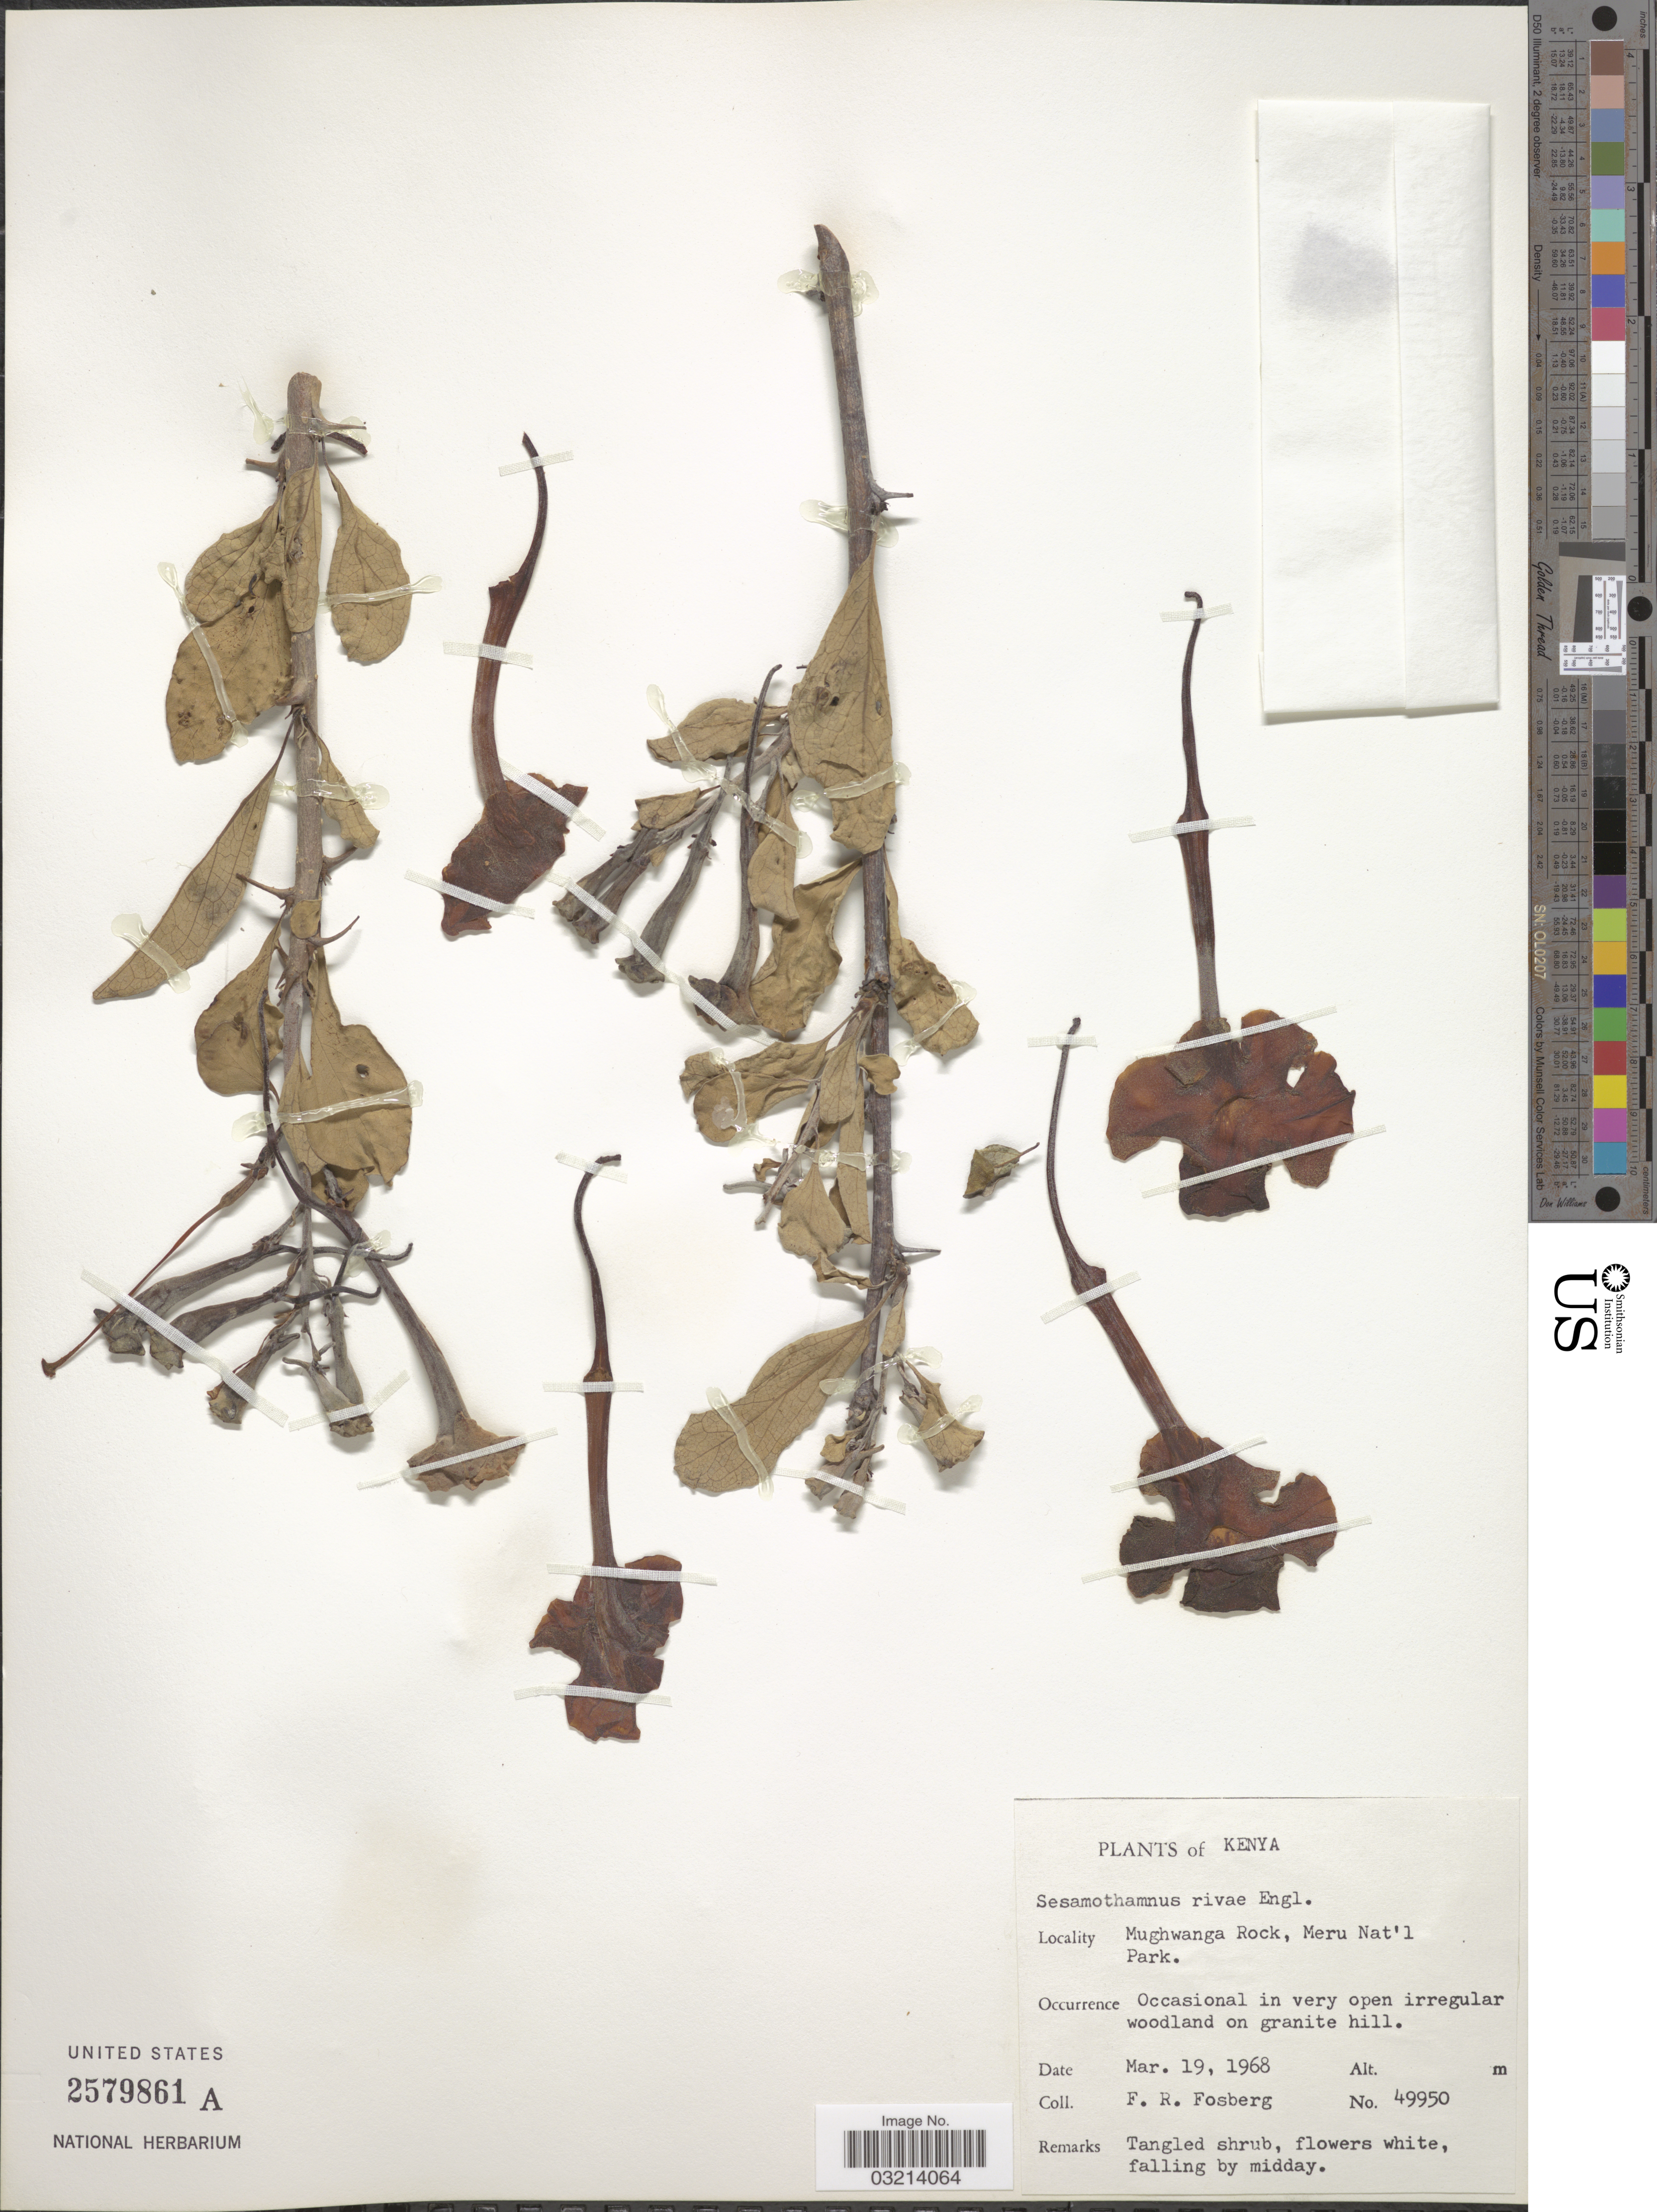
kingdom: Plantae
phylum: Tracheophyta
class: Magnoliopsida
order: Lamiales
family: Pedaliaceae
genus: Sesamothamnus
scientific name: Sesamothamnus rivae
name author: Engl.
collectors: F. R. Fosberg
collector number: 49950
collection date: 1968-03-19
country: Kenya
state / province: Meru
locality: Mughwanga Rock, Meru Nat'l Park.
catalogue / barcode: US 2579861A